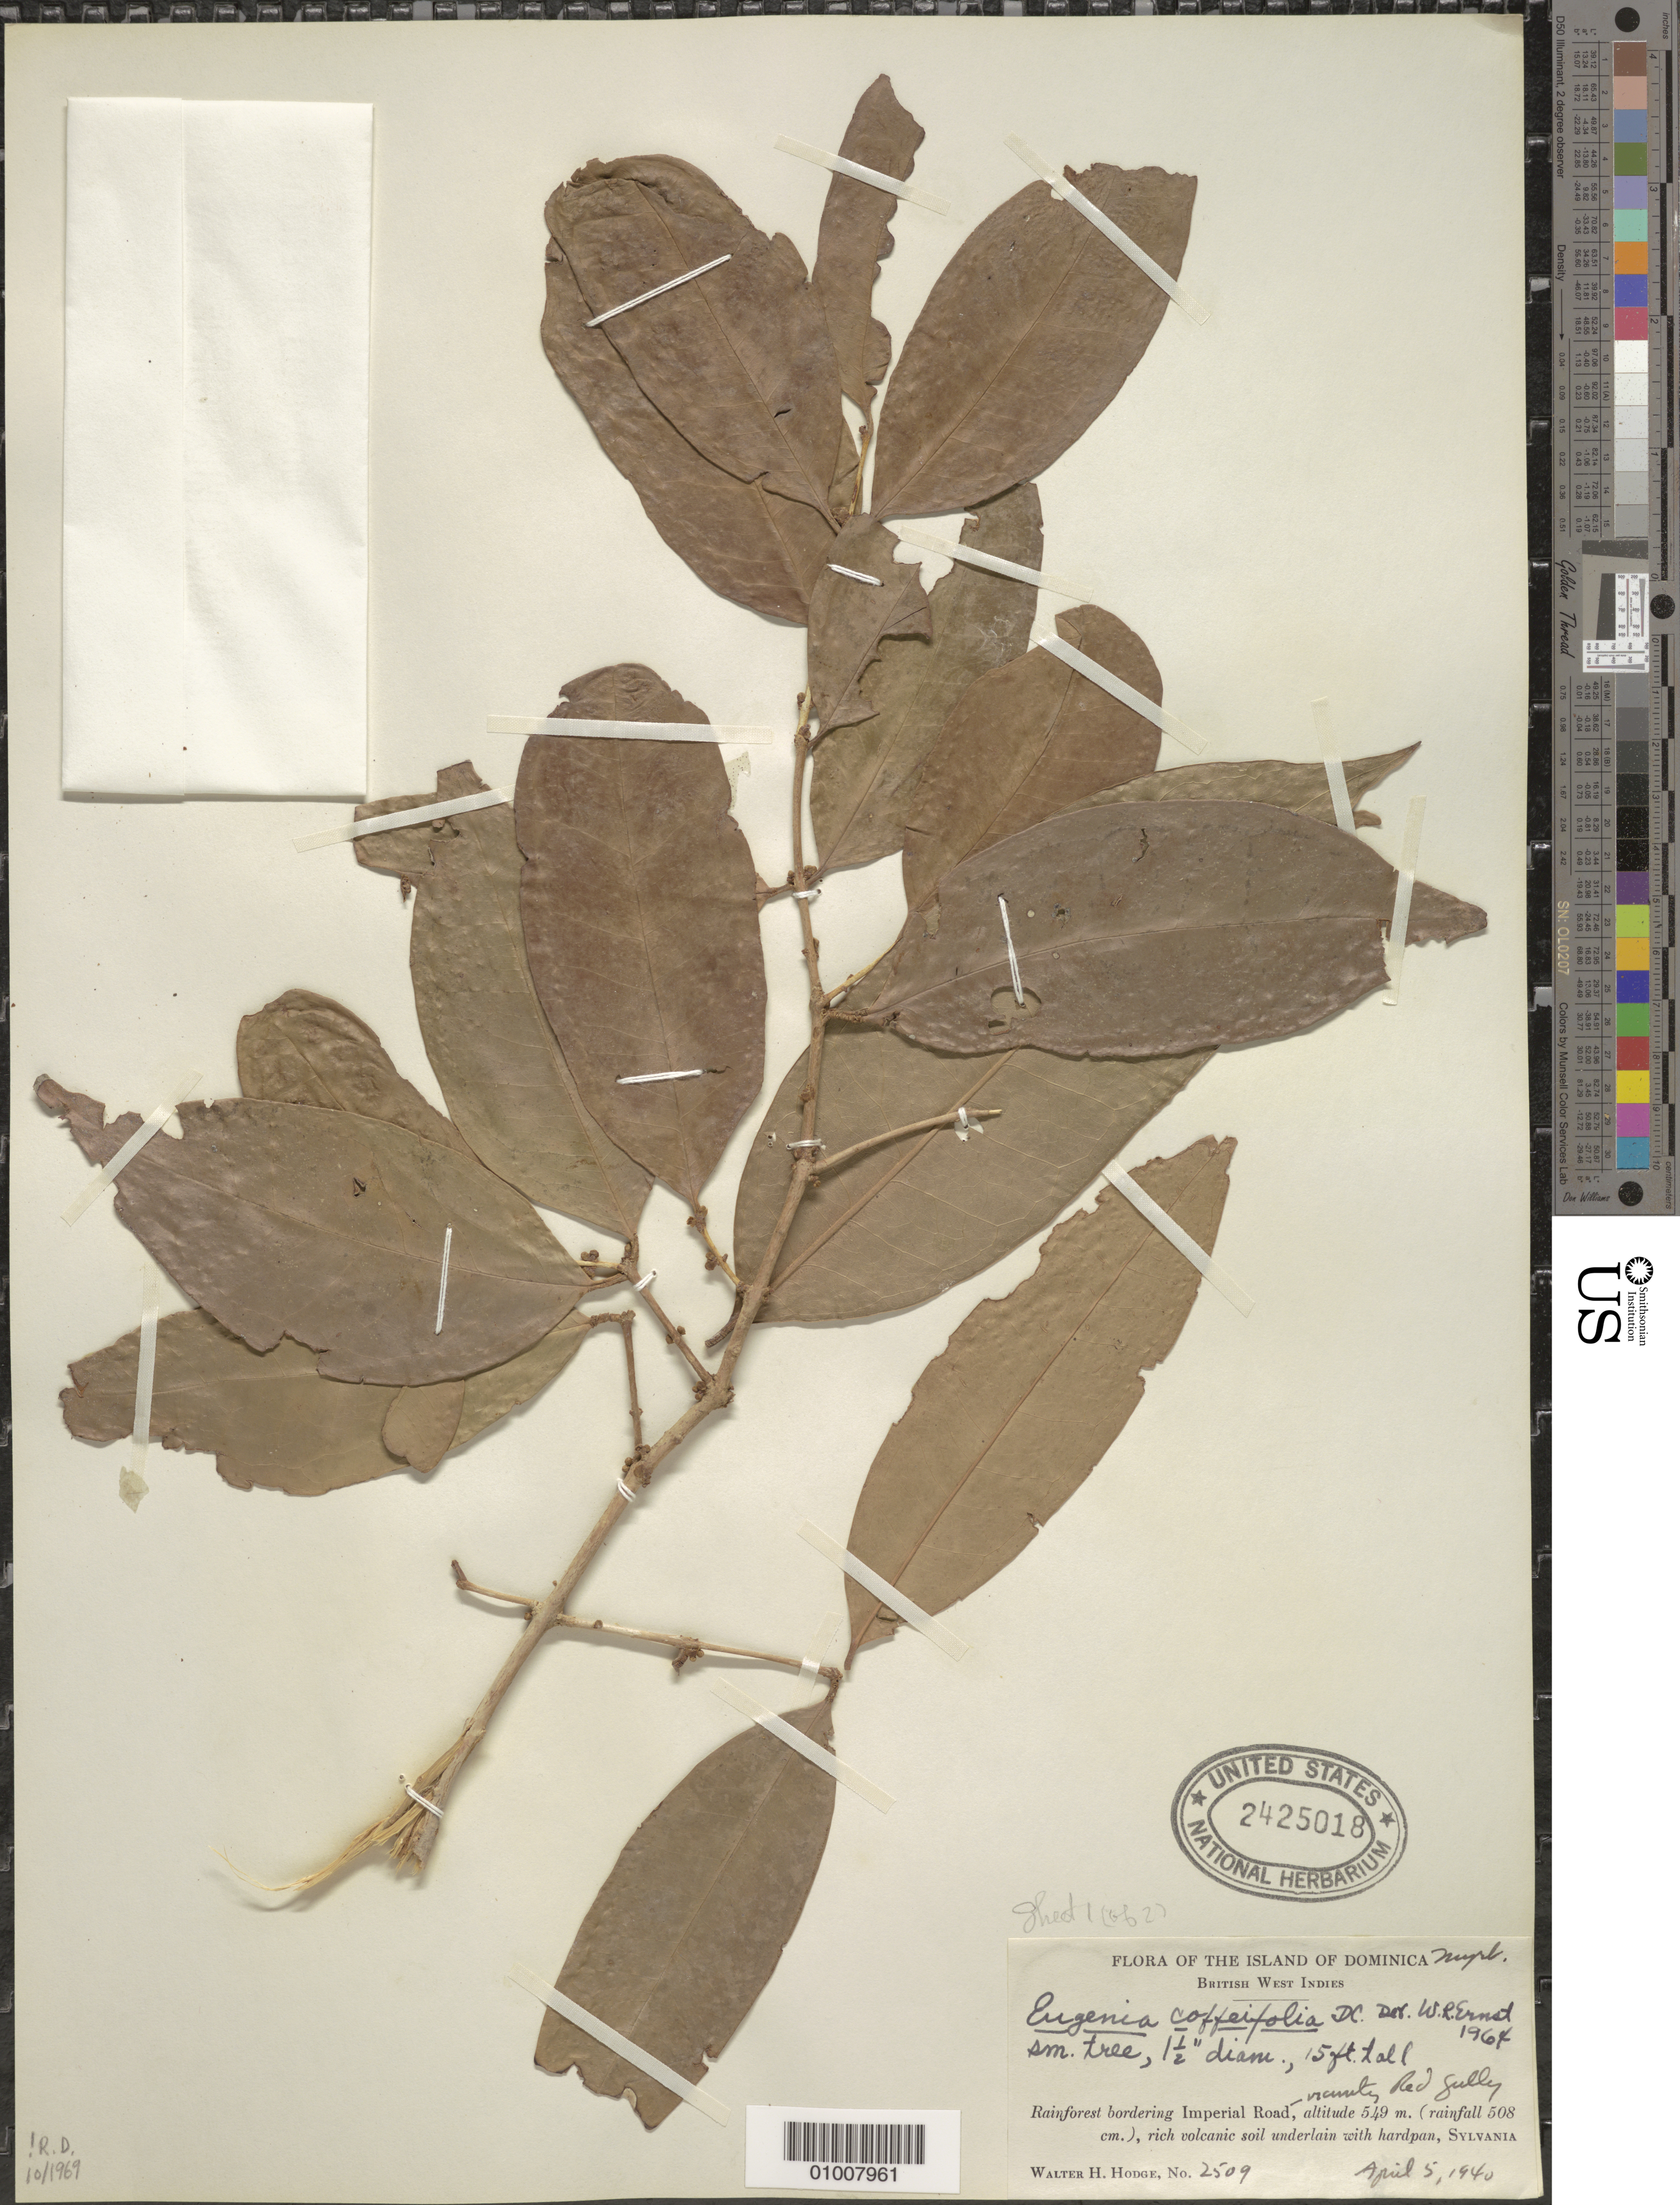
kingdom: Plantae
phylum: Tracheophyta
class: Magnoliopsida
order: Myrtales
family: Myrtaceae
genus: Eugenia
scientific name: Eugenia coffeifolia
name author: DC.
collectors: W. Hodge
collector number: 2509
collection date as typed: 05 Apr 1940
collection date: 1940-04-05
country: Dominica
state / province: St. John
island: Dominica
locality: Imperial Road, vicinity of Red Gully; SYLVANIA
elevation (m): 549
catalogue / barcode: US 2425018